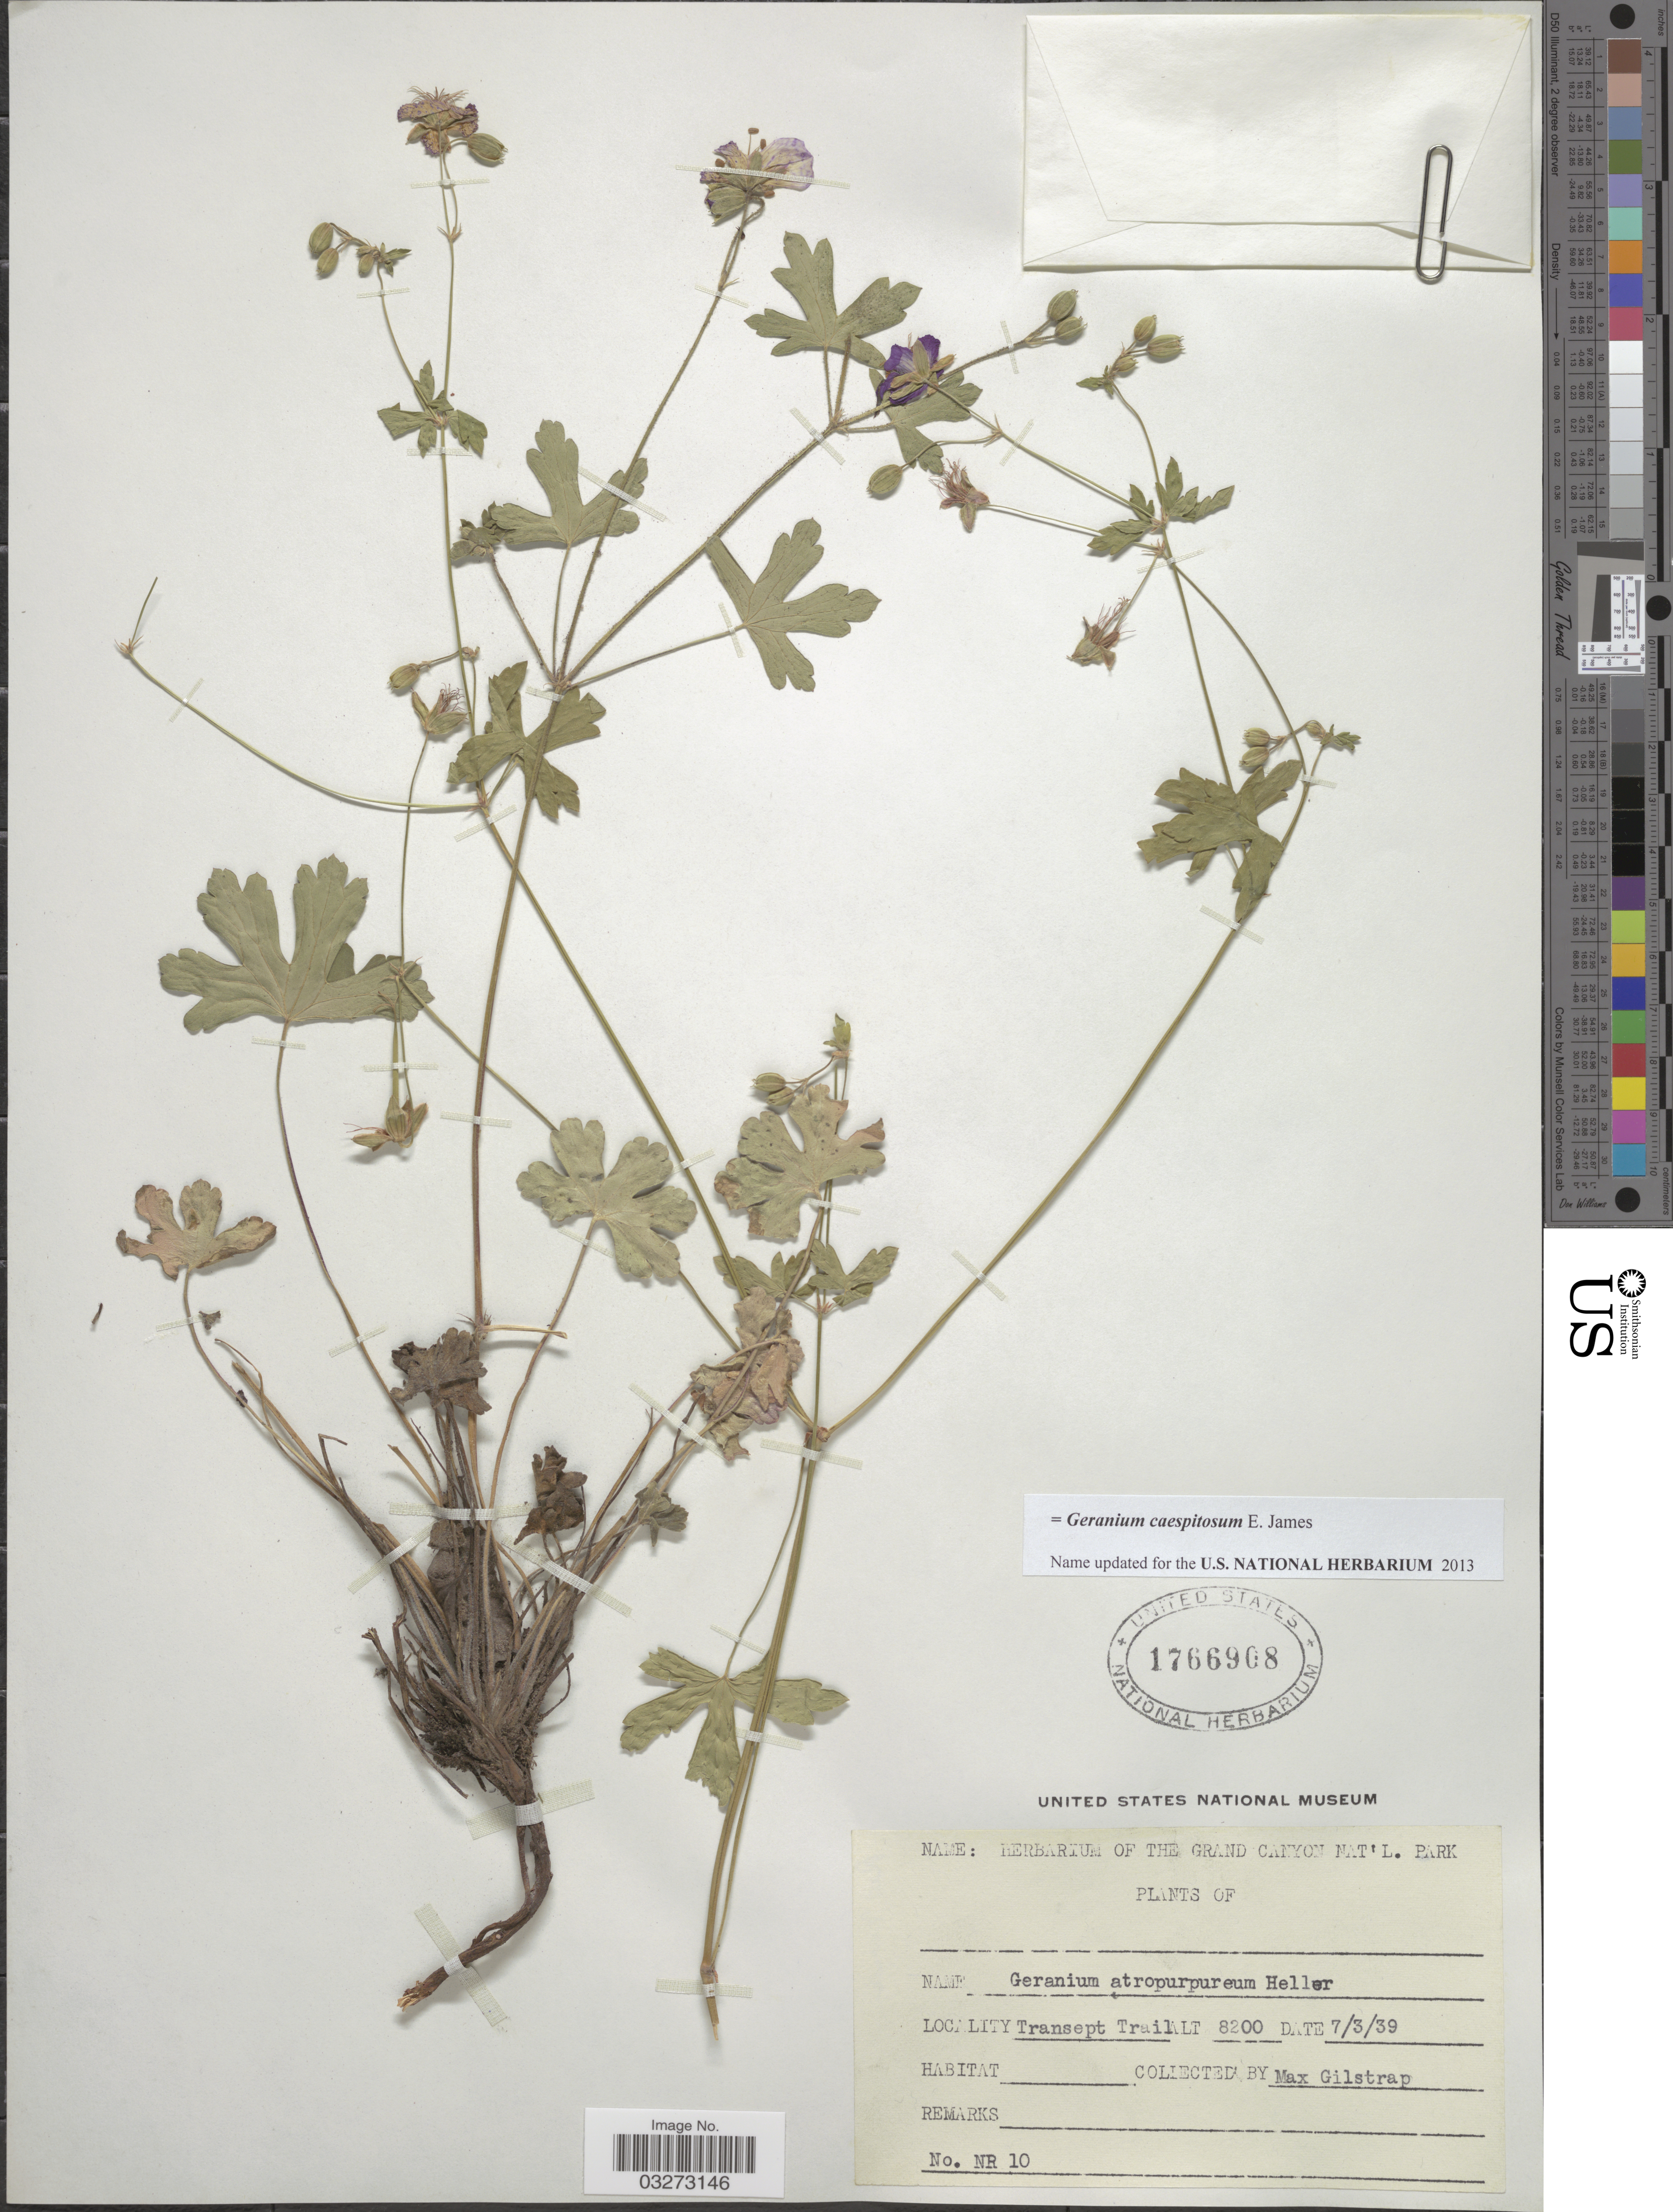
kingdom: Plantae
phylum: Tracheophyta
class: Magnoliopsida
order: Geraniales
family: Geraniaceae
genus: Geranium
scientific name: Geranium caespitosum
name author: E. James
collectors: M. Gilstrap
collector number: NR10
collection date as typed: Transcribed d/m/y: 3/7/39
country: United States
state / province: Arizona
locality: Transept Trail.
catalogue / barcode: US 1766908